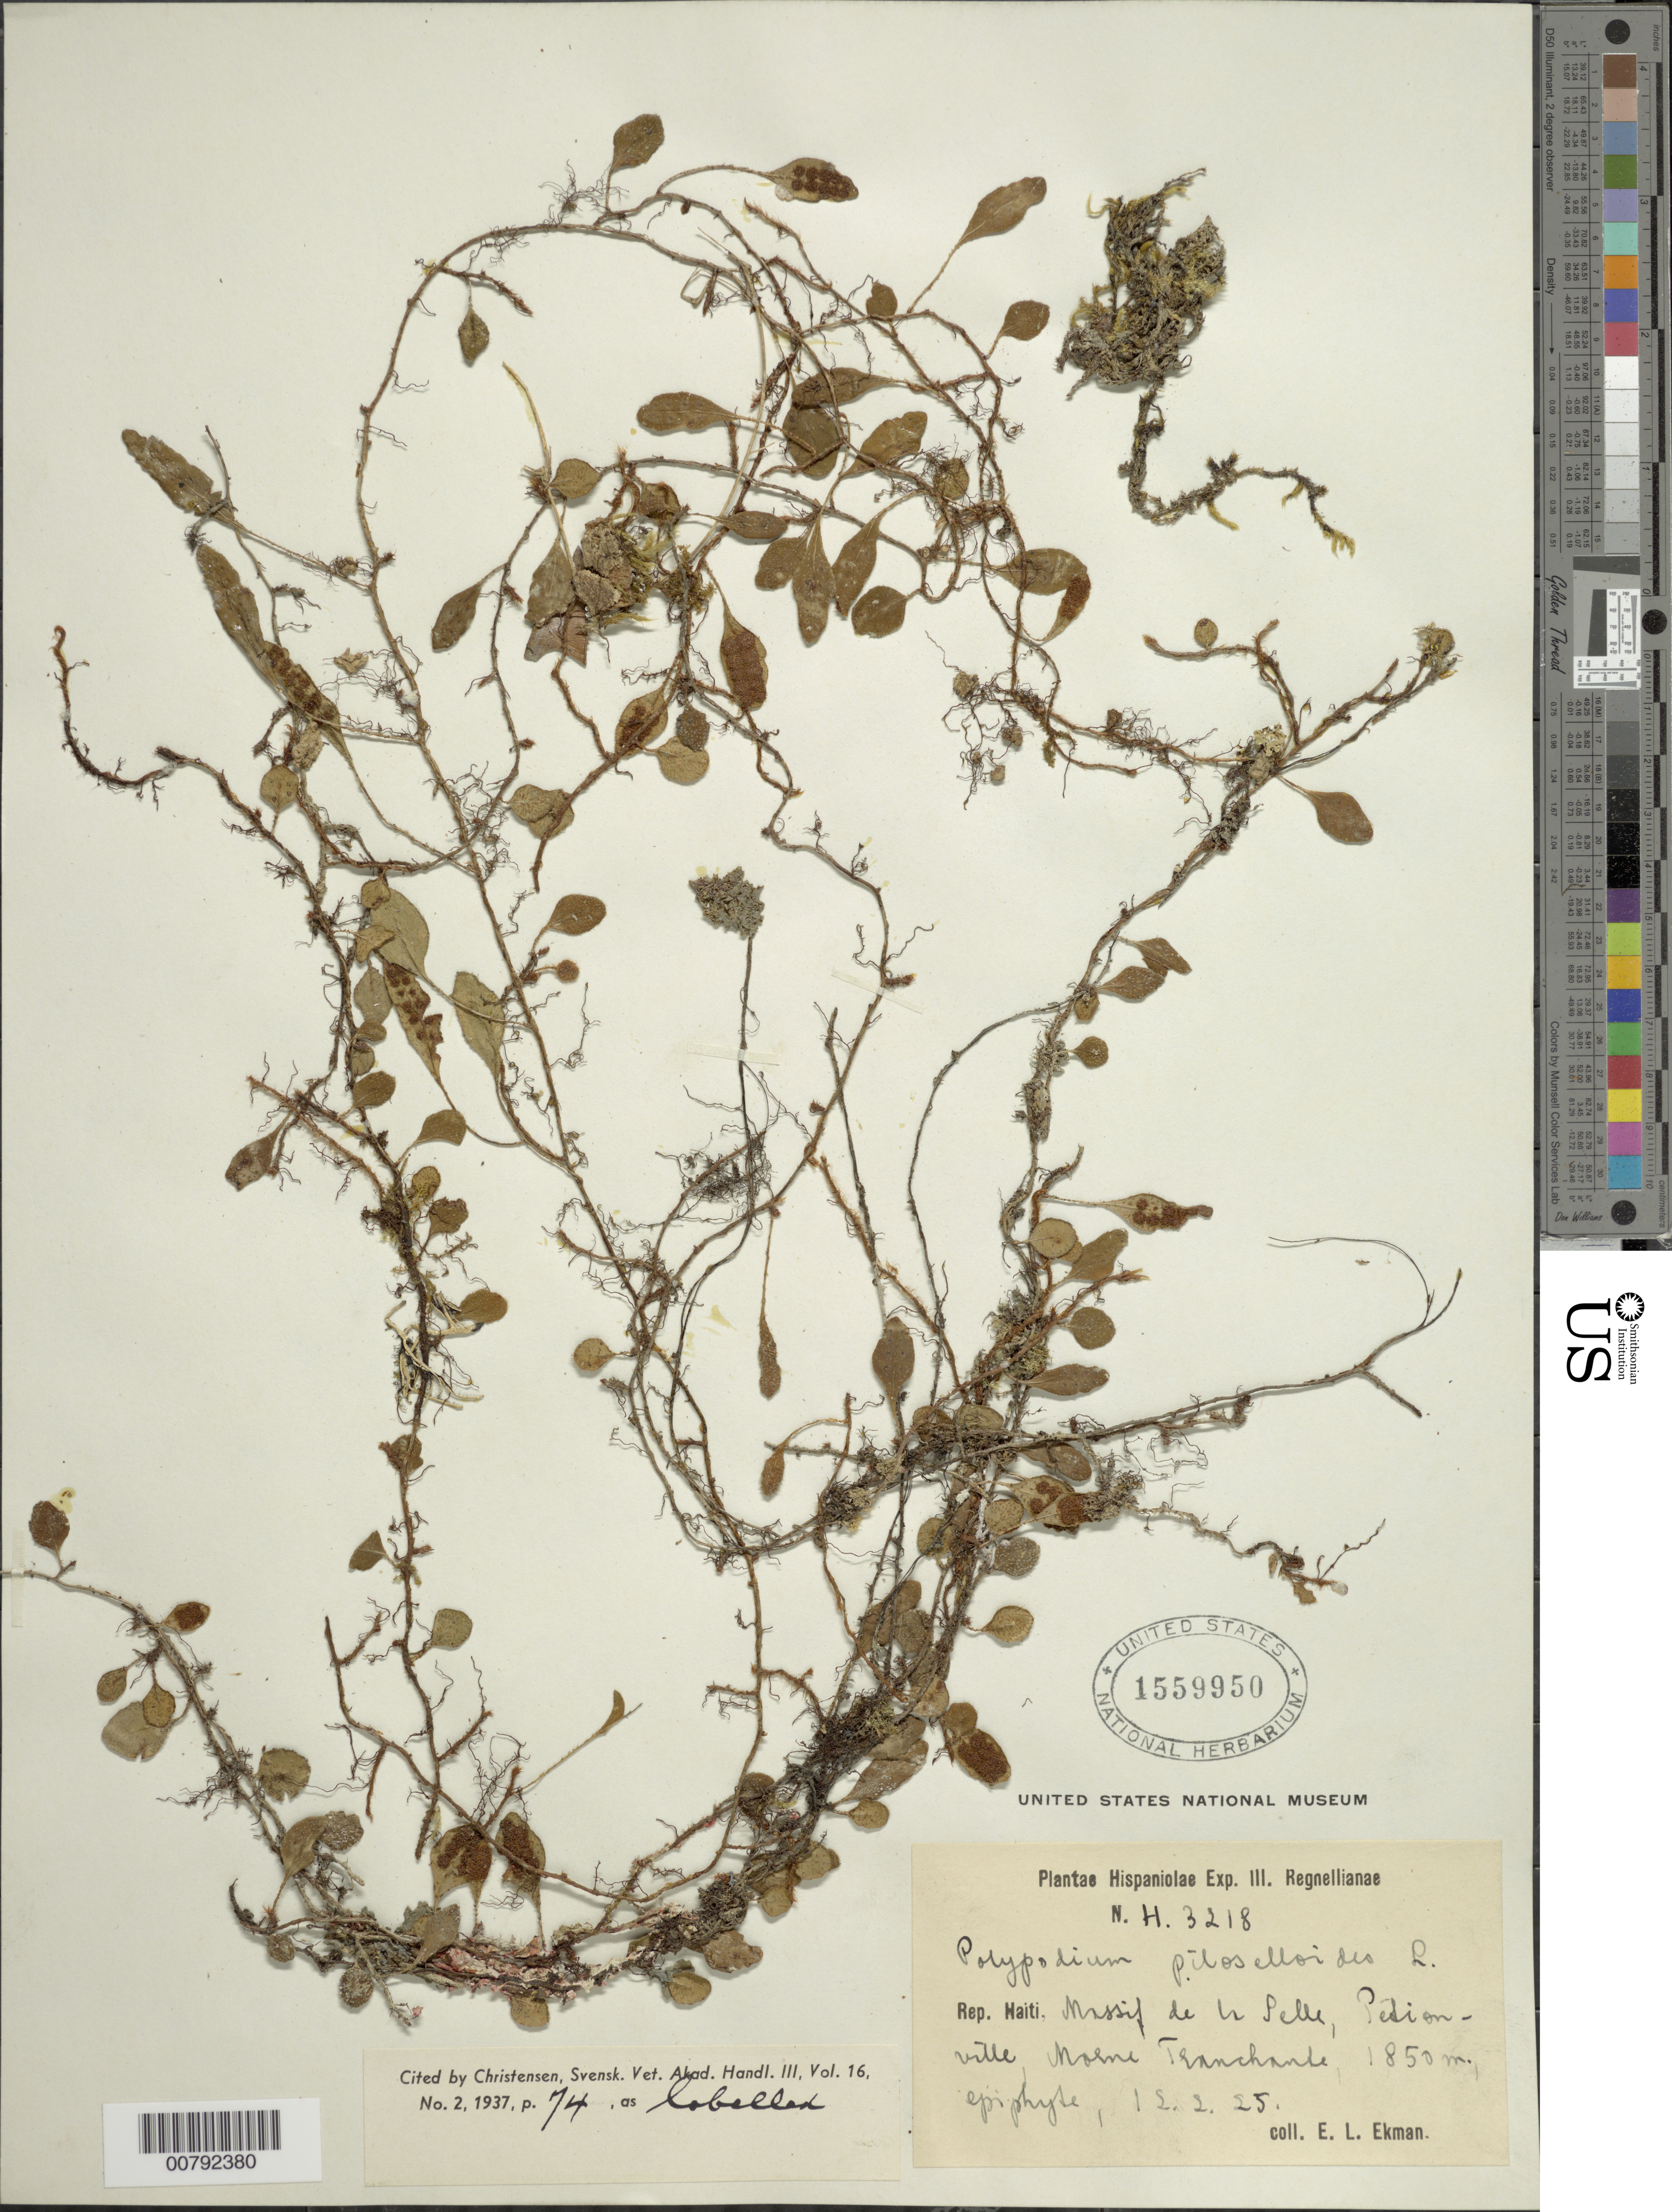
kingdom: Plantae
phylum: Tracheophyta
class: Polypodiopsida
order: Polypodiales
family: Polypodiaceae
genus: Microgramma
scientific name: Microgramma piloselloides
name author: (L.) Copel.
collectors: E. L. Ekman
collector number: H 3218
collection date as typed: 12 Feb 1925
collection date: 1925-02-12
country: Haiti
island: Hispaniola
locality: Massif de la Selle, Pétionville, Morne Tranchante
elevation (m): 1850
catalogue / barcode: US 1559950